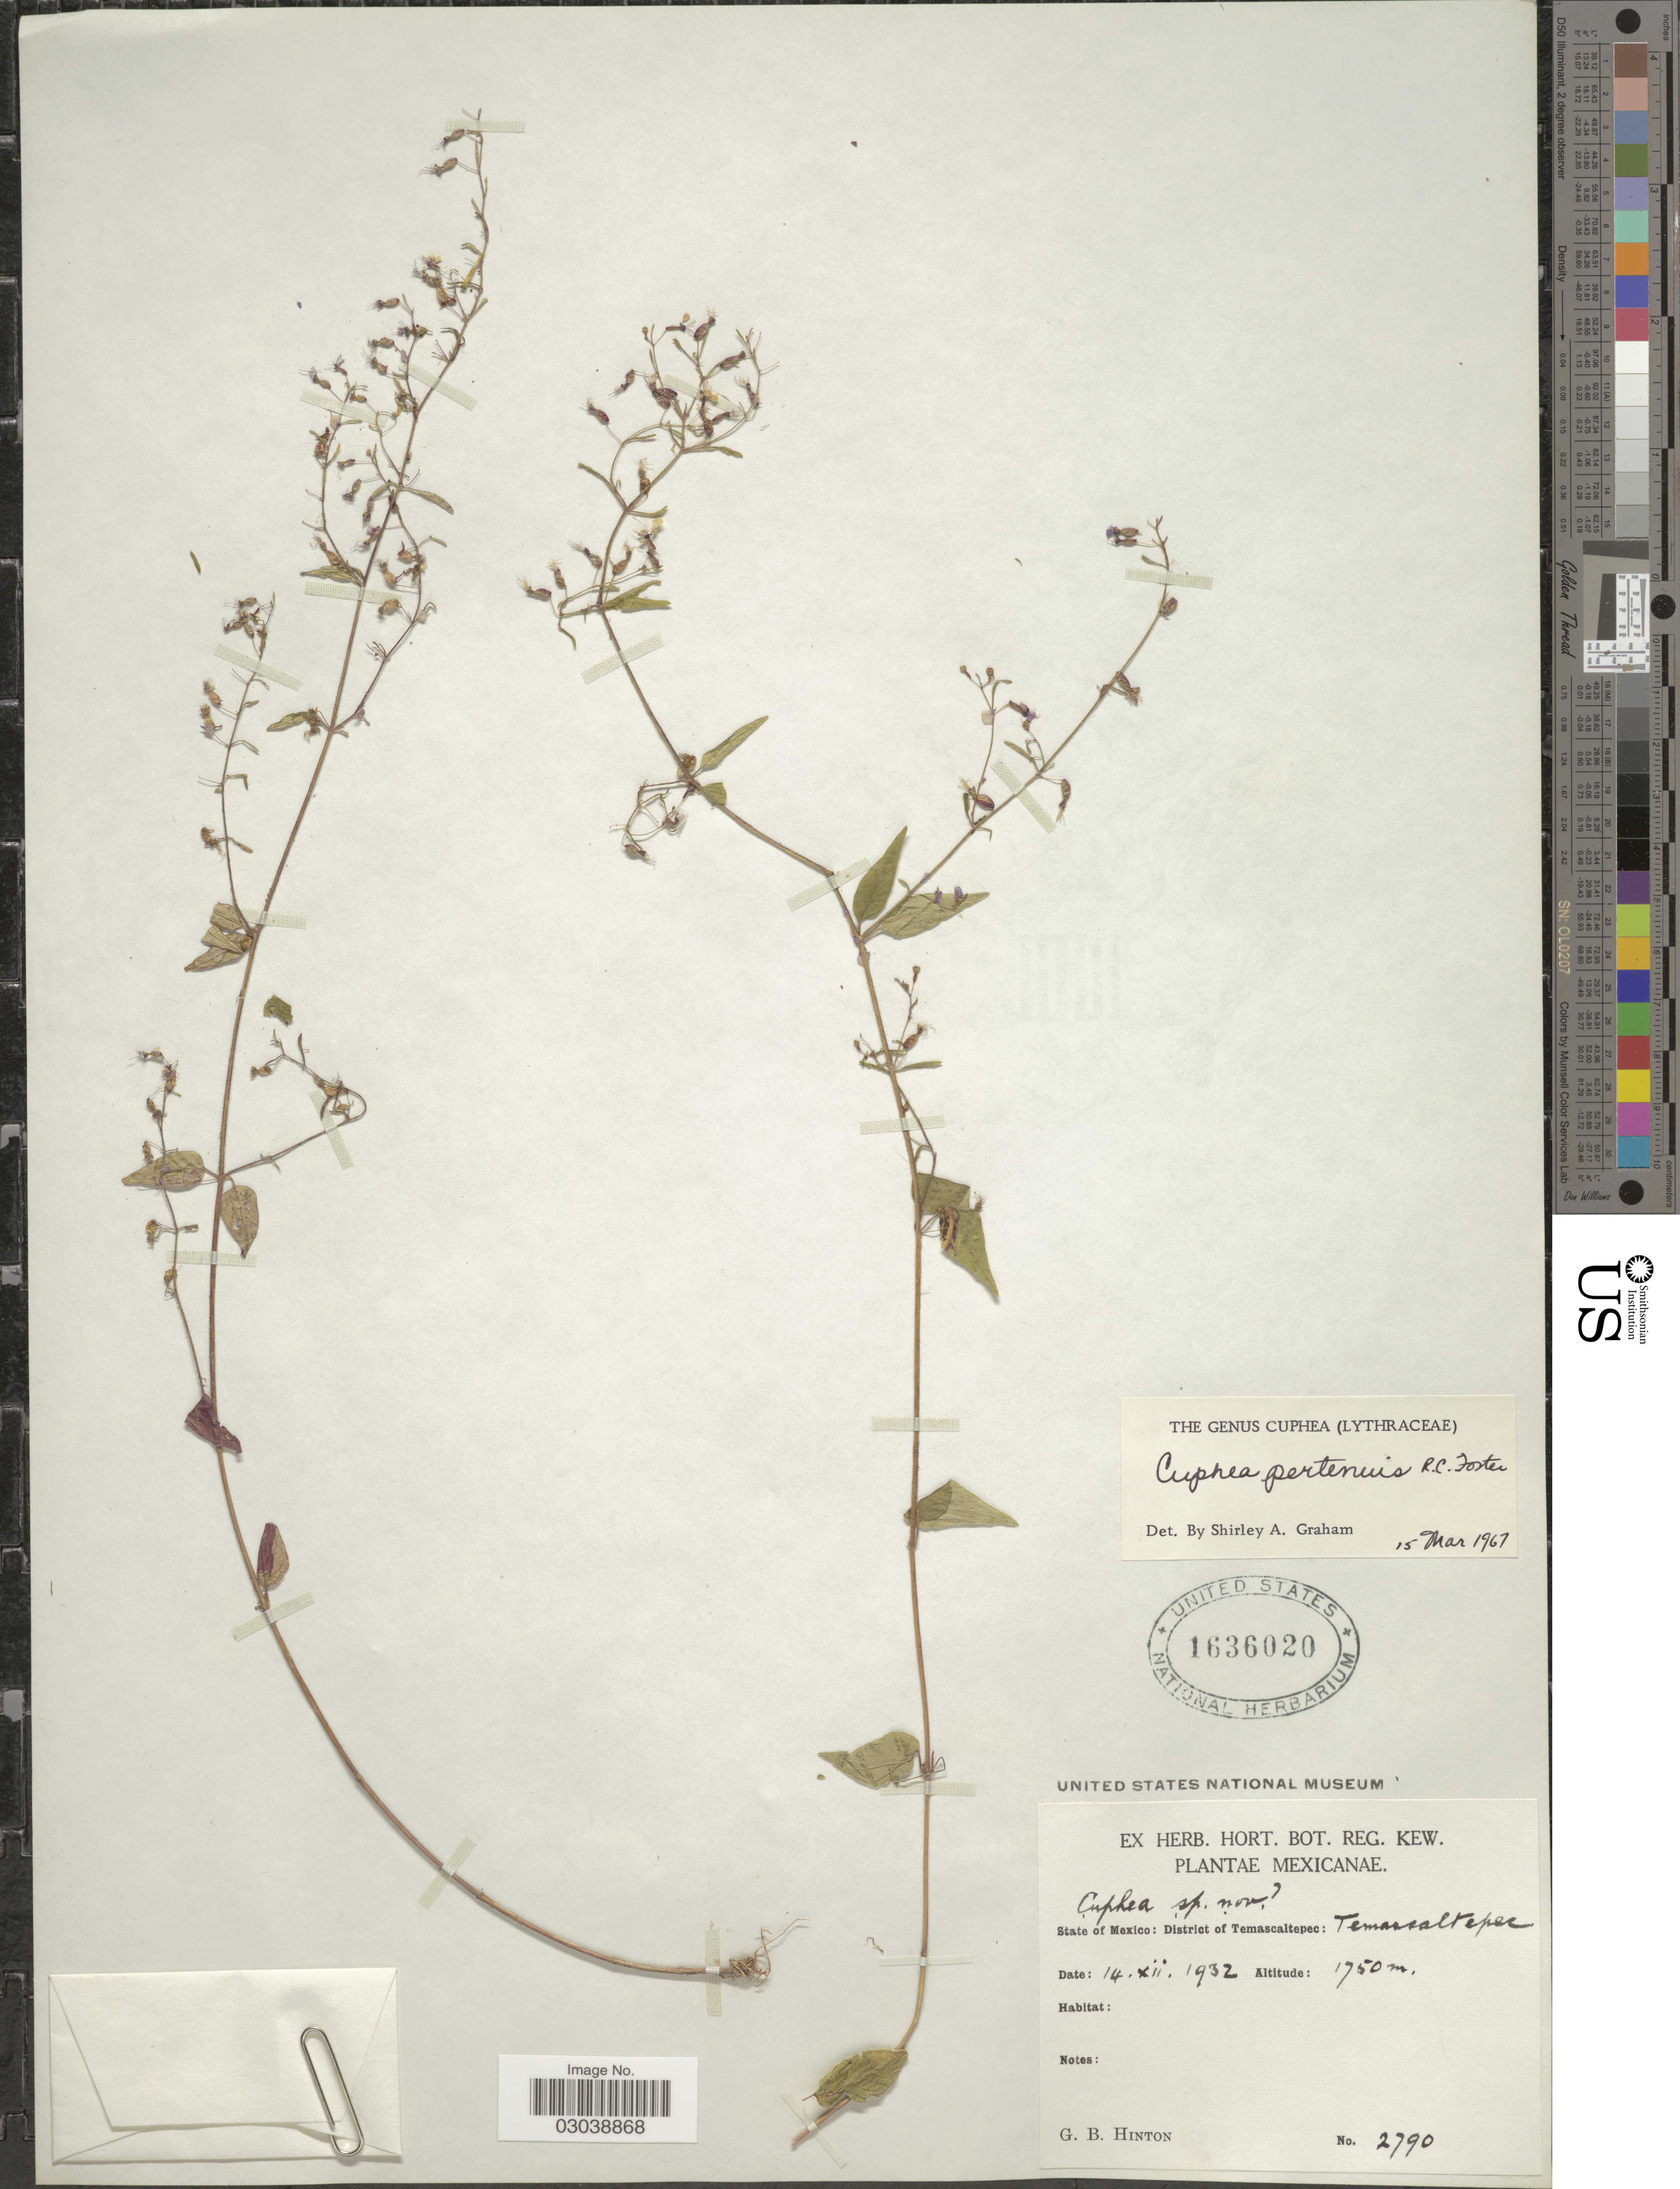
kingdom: Plantae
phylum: Tracheophyta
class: Magnoliopsida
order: Myrtales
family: Lythraceae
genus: Cuphea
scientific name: Cuphea pertenuis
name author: R.C. Foster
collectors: G. B. Hinton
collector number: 2790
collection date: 1932-12-14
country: Mexico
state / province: México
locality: District of Temascaltepec: Temascaltepec.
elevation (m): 1750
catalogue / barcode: US 1636020